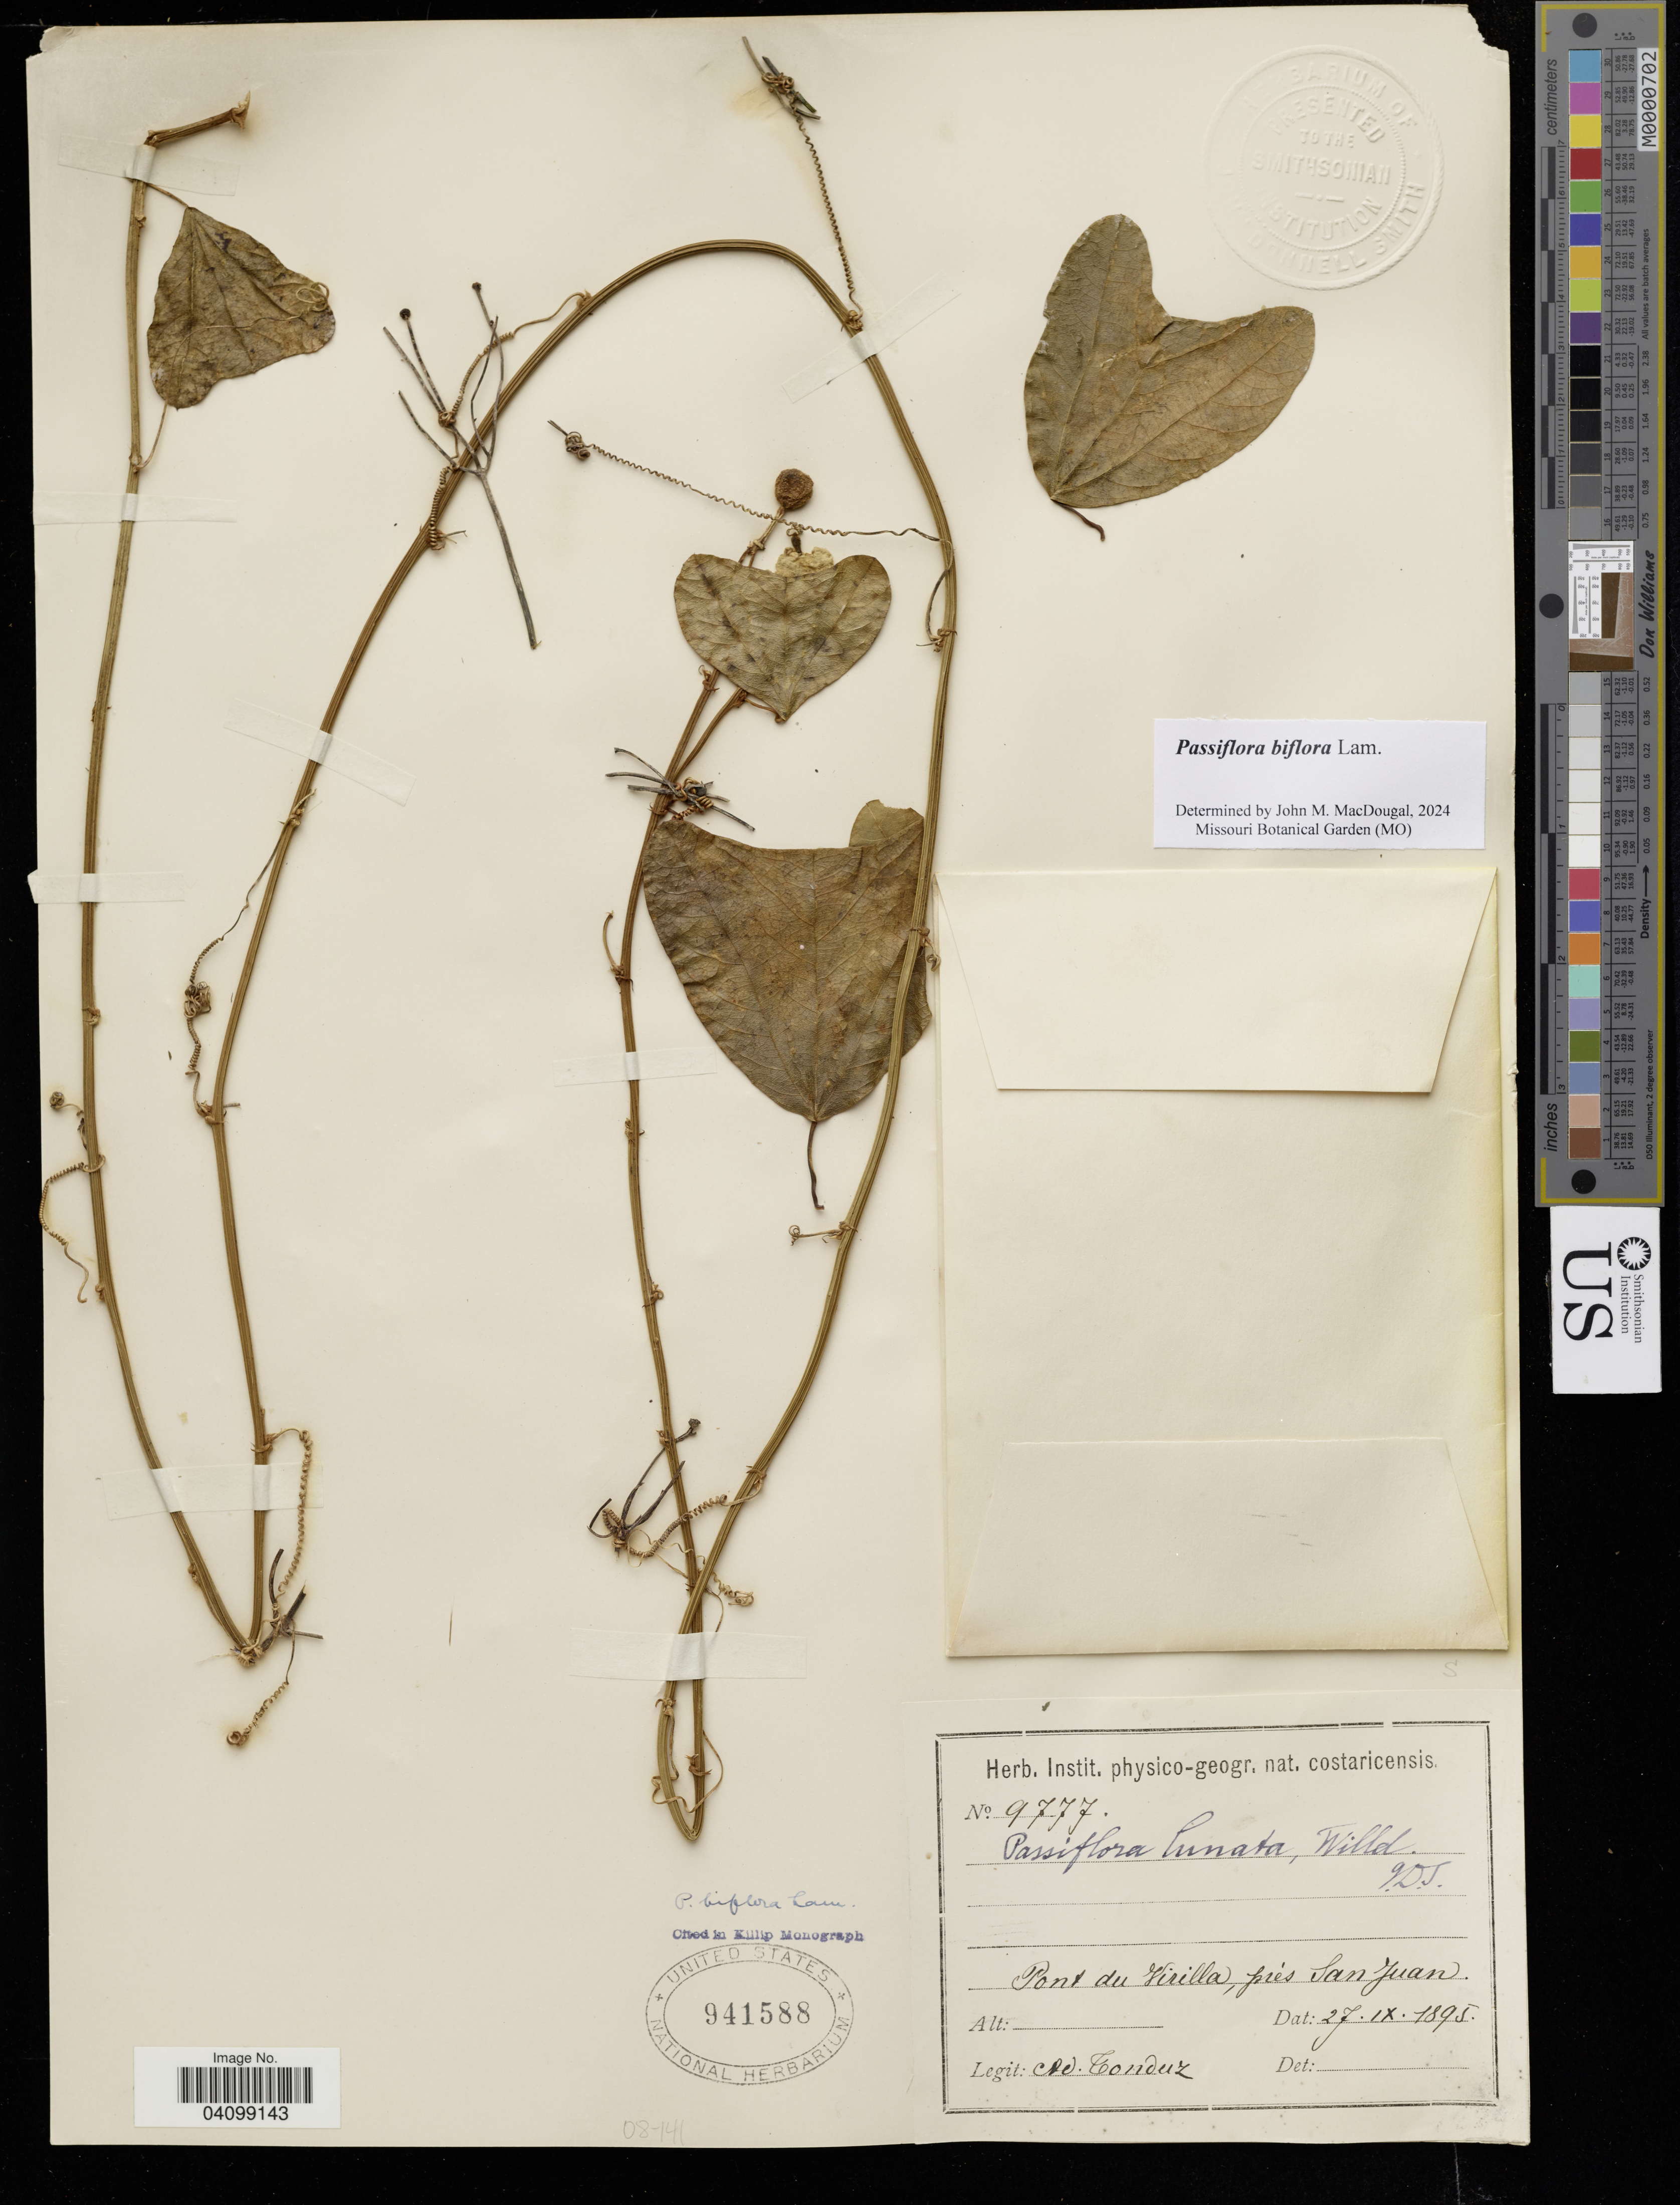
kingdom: Plantae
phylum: Tracheophyta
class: Magnoliopsida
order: Malpighiales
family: Passifloraceae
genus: Passiflora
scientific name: Passiflora biflora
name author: Lam.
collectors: A. Tonduz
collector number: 9777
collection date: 1895-09-27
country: Costa Rica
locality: Pont du Virilla, prés San Juan.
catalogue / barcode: US 941588